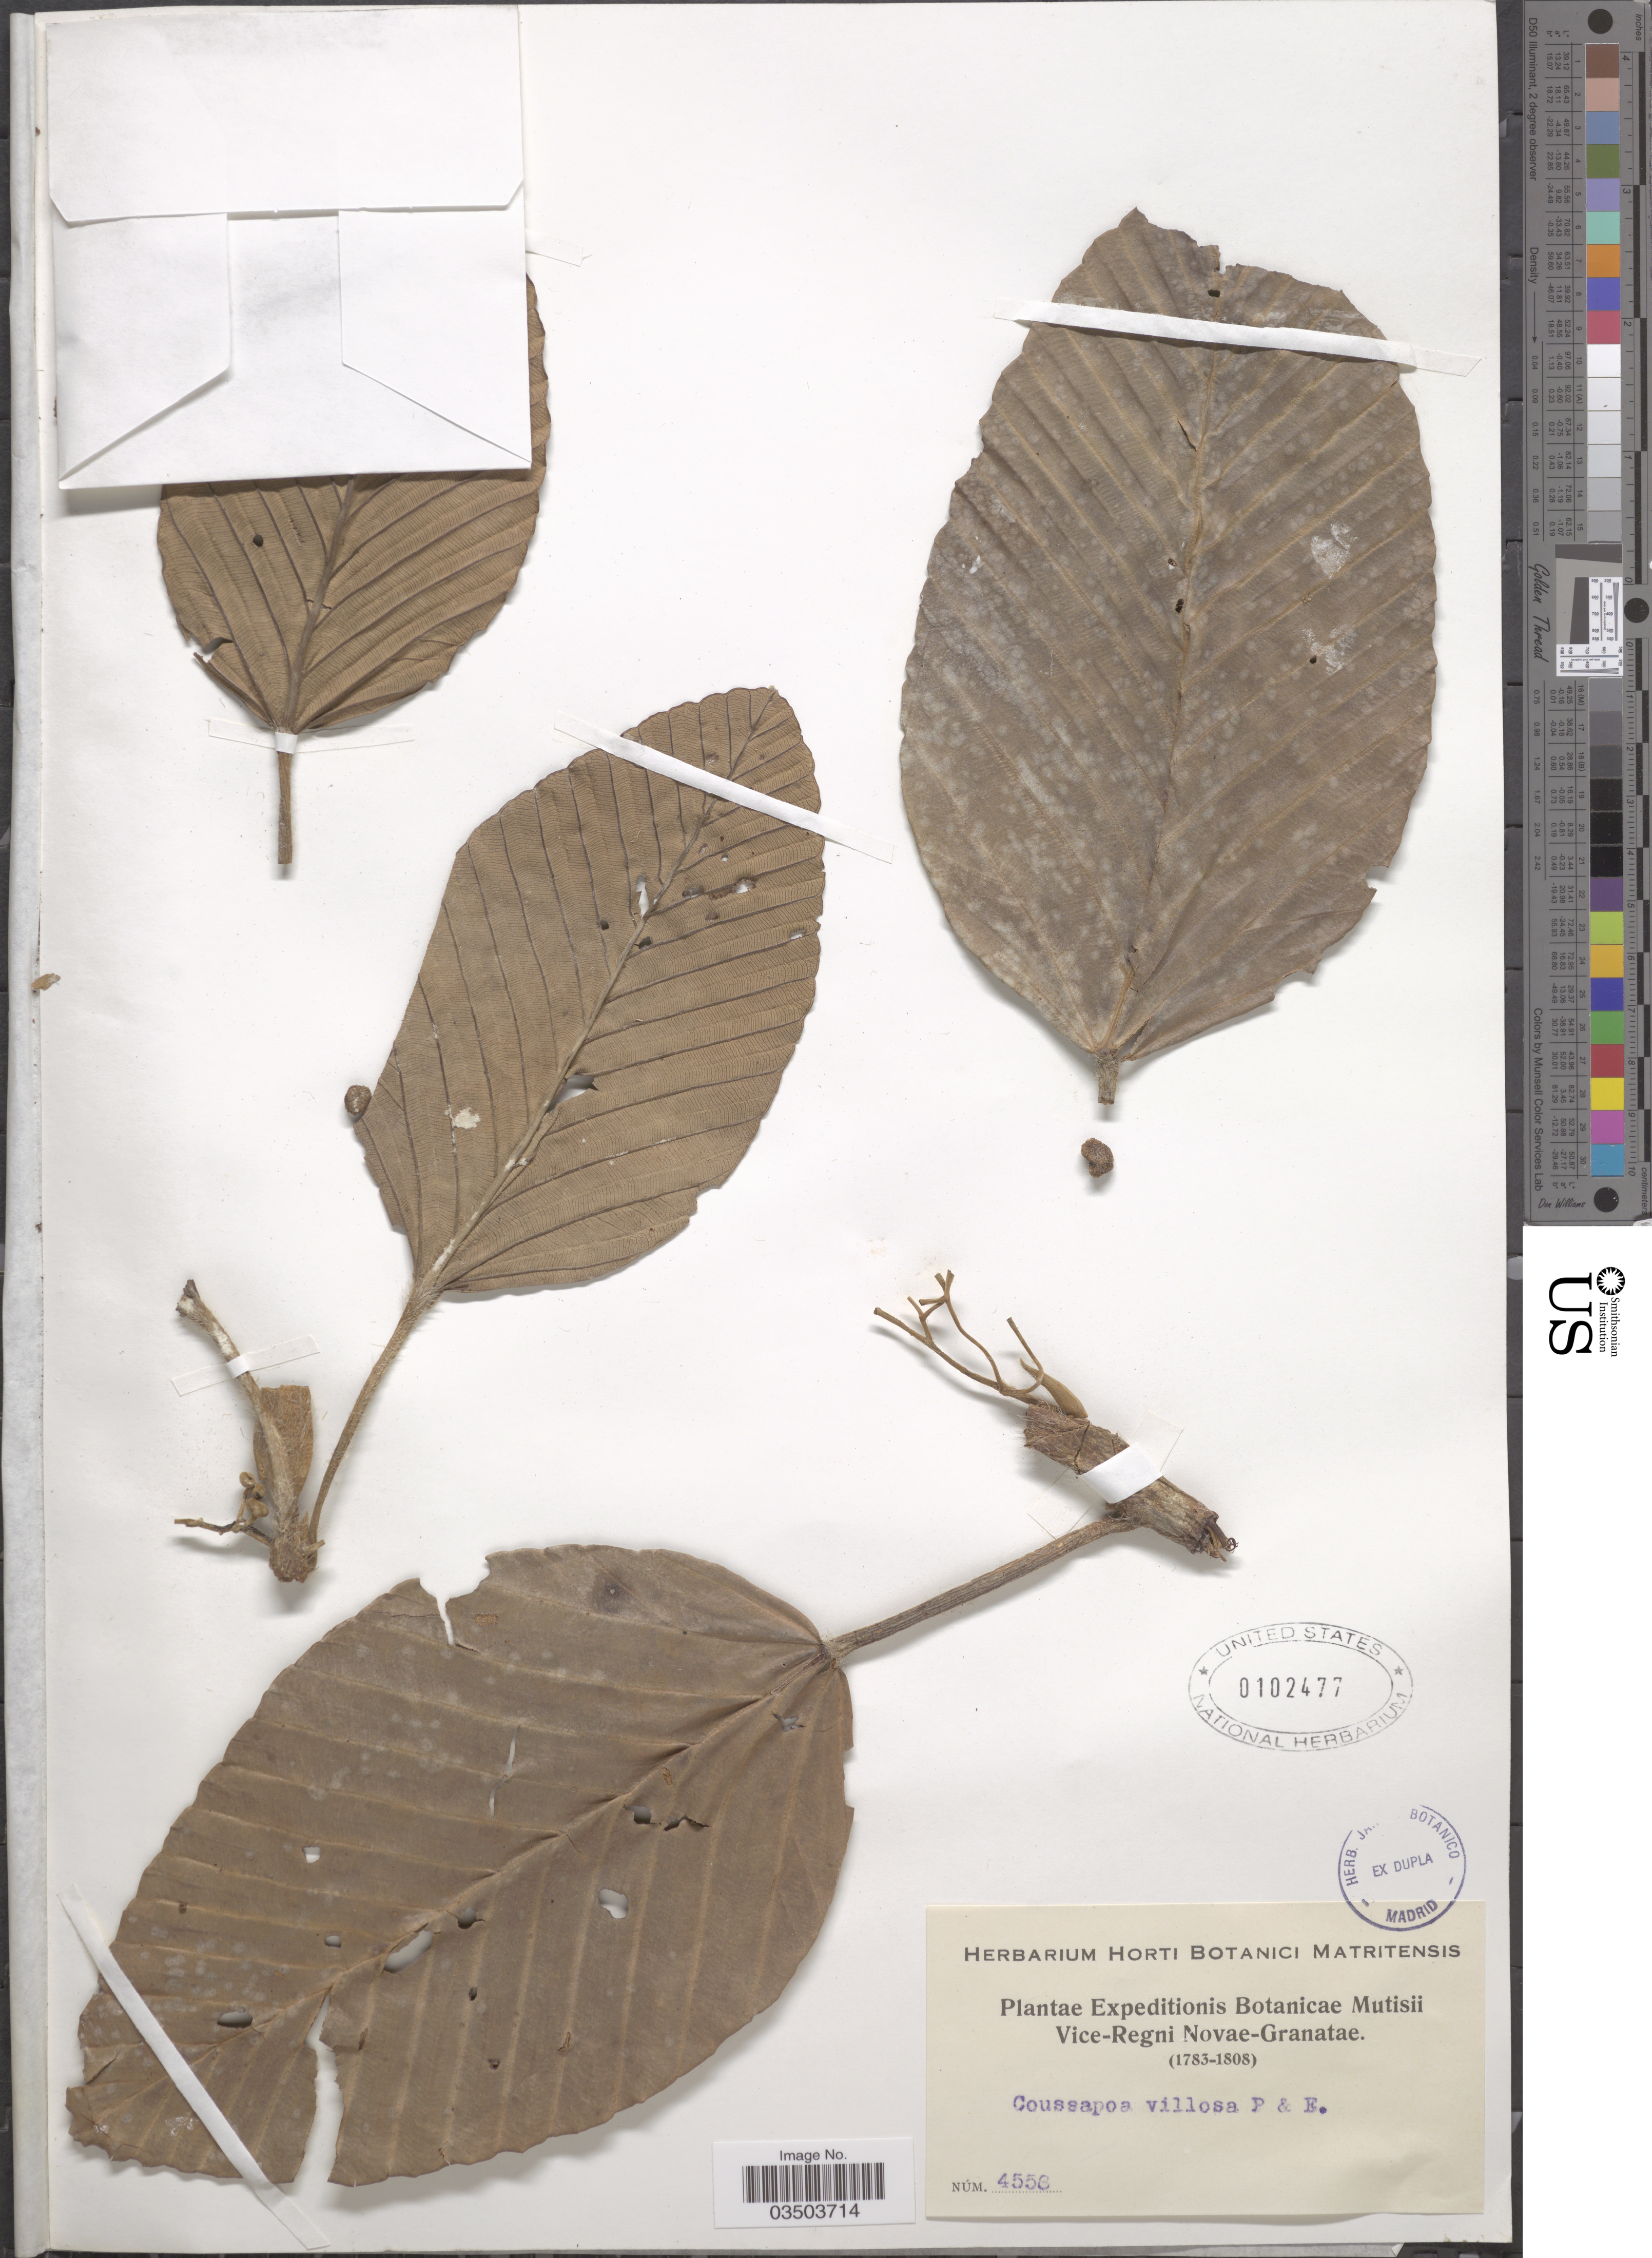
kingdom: Plantae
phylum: Tracheophyta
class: Magnoliopsida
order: Rosales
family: Urticaceae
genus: Coussapoa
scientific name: Coussapoa villosa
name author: Poepp. & Endl.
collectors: Expeditions Botanicae Mutisii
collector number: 4558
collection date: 1783/1808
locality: Vice-Regni Novæ-Granatæ.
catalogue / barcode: US 102477